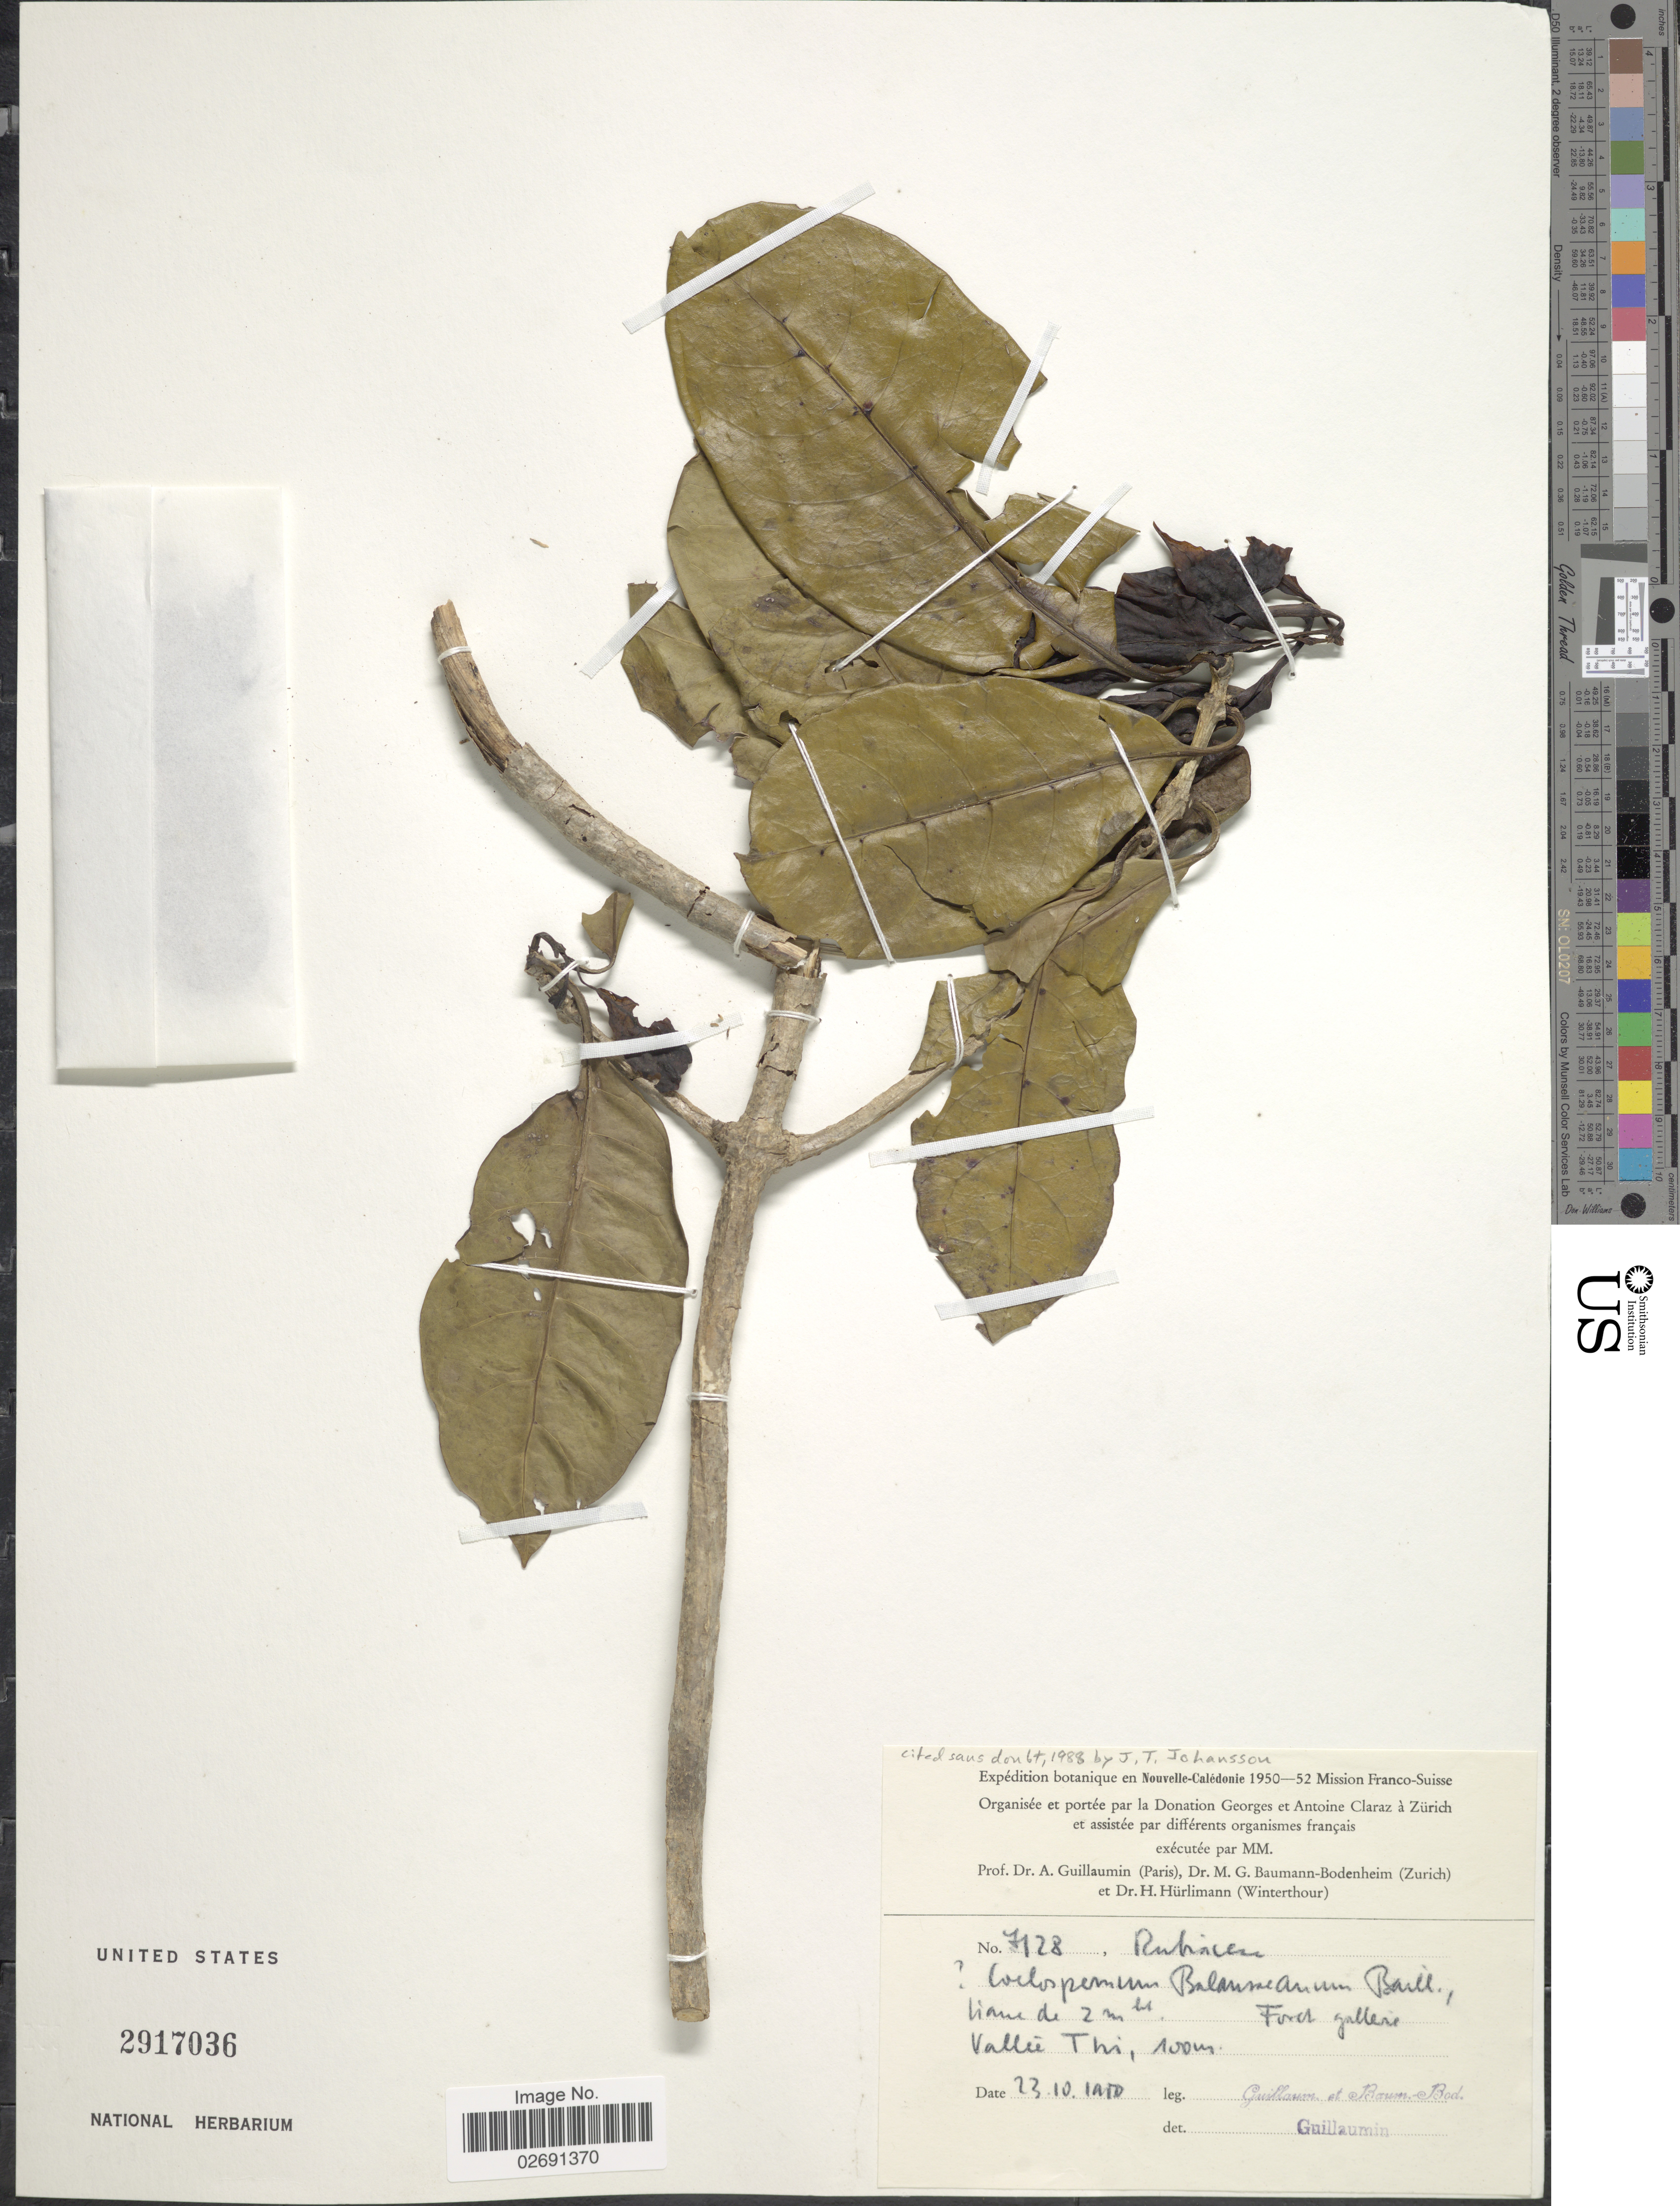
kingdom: Plantae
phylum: Tracheophyta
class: Magnoliopsida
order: Gentianales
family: Rubiaceae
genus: Coelospermum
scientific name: Coelospermum balansanum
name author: Baill.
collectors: A. Guillaumin & M. G. Baumann-Bodenheim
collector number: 7128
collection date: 1950-10-23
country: New Caledonia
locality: Nouvelle-Caledonie, Foret gallerie, Valle Thi, Avous [interpreted]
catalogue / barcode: US 2917036